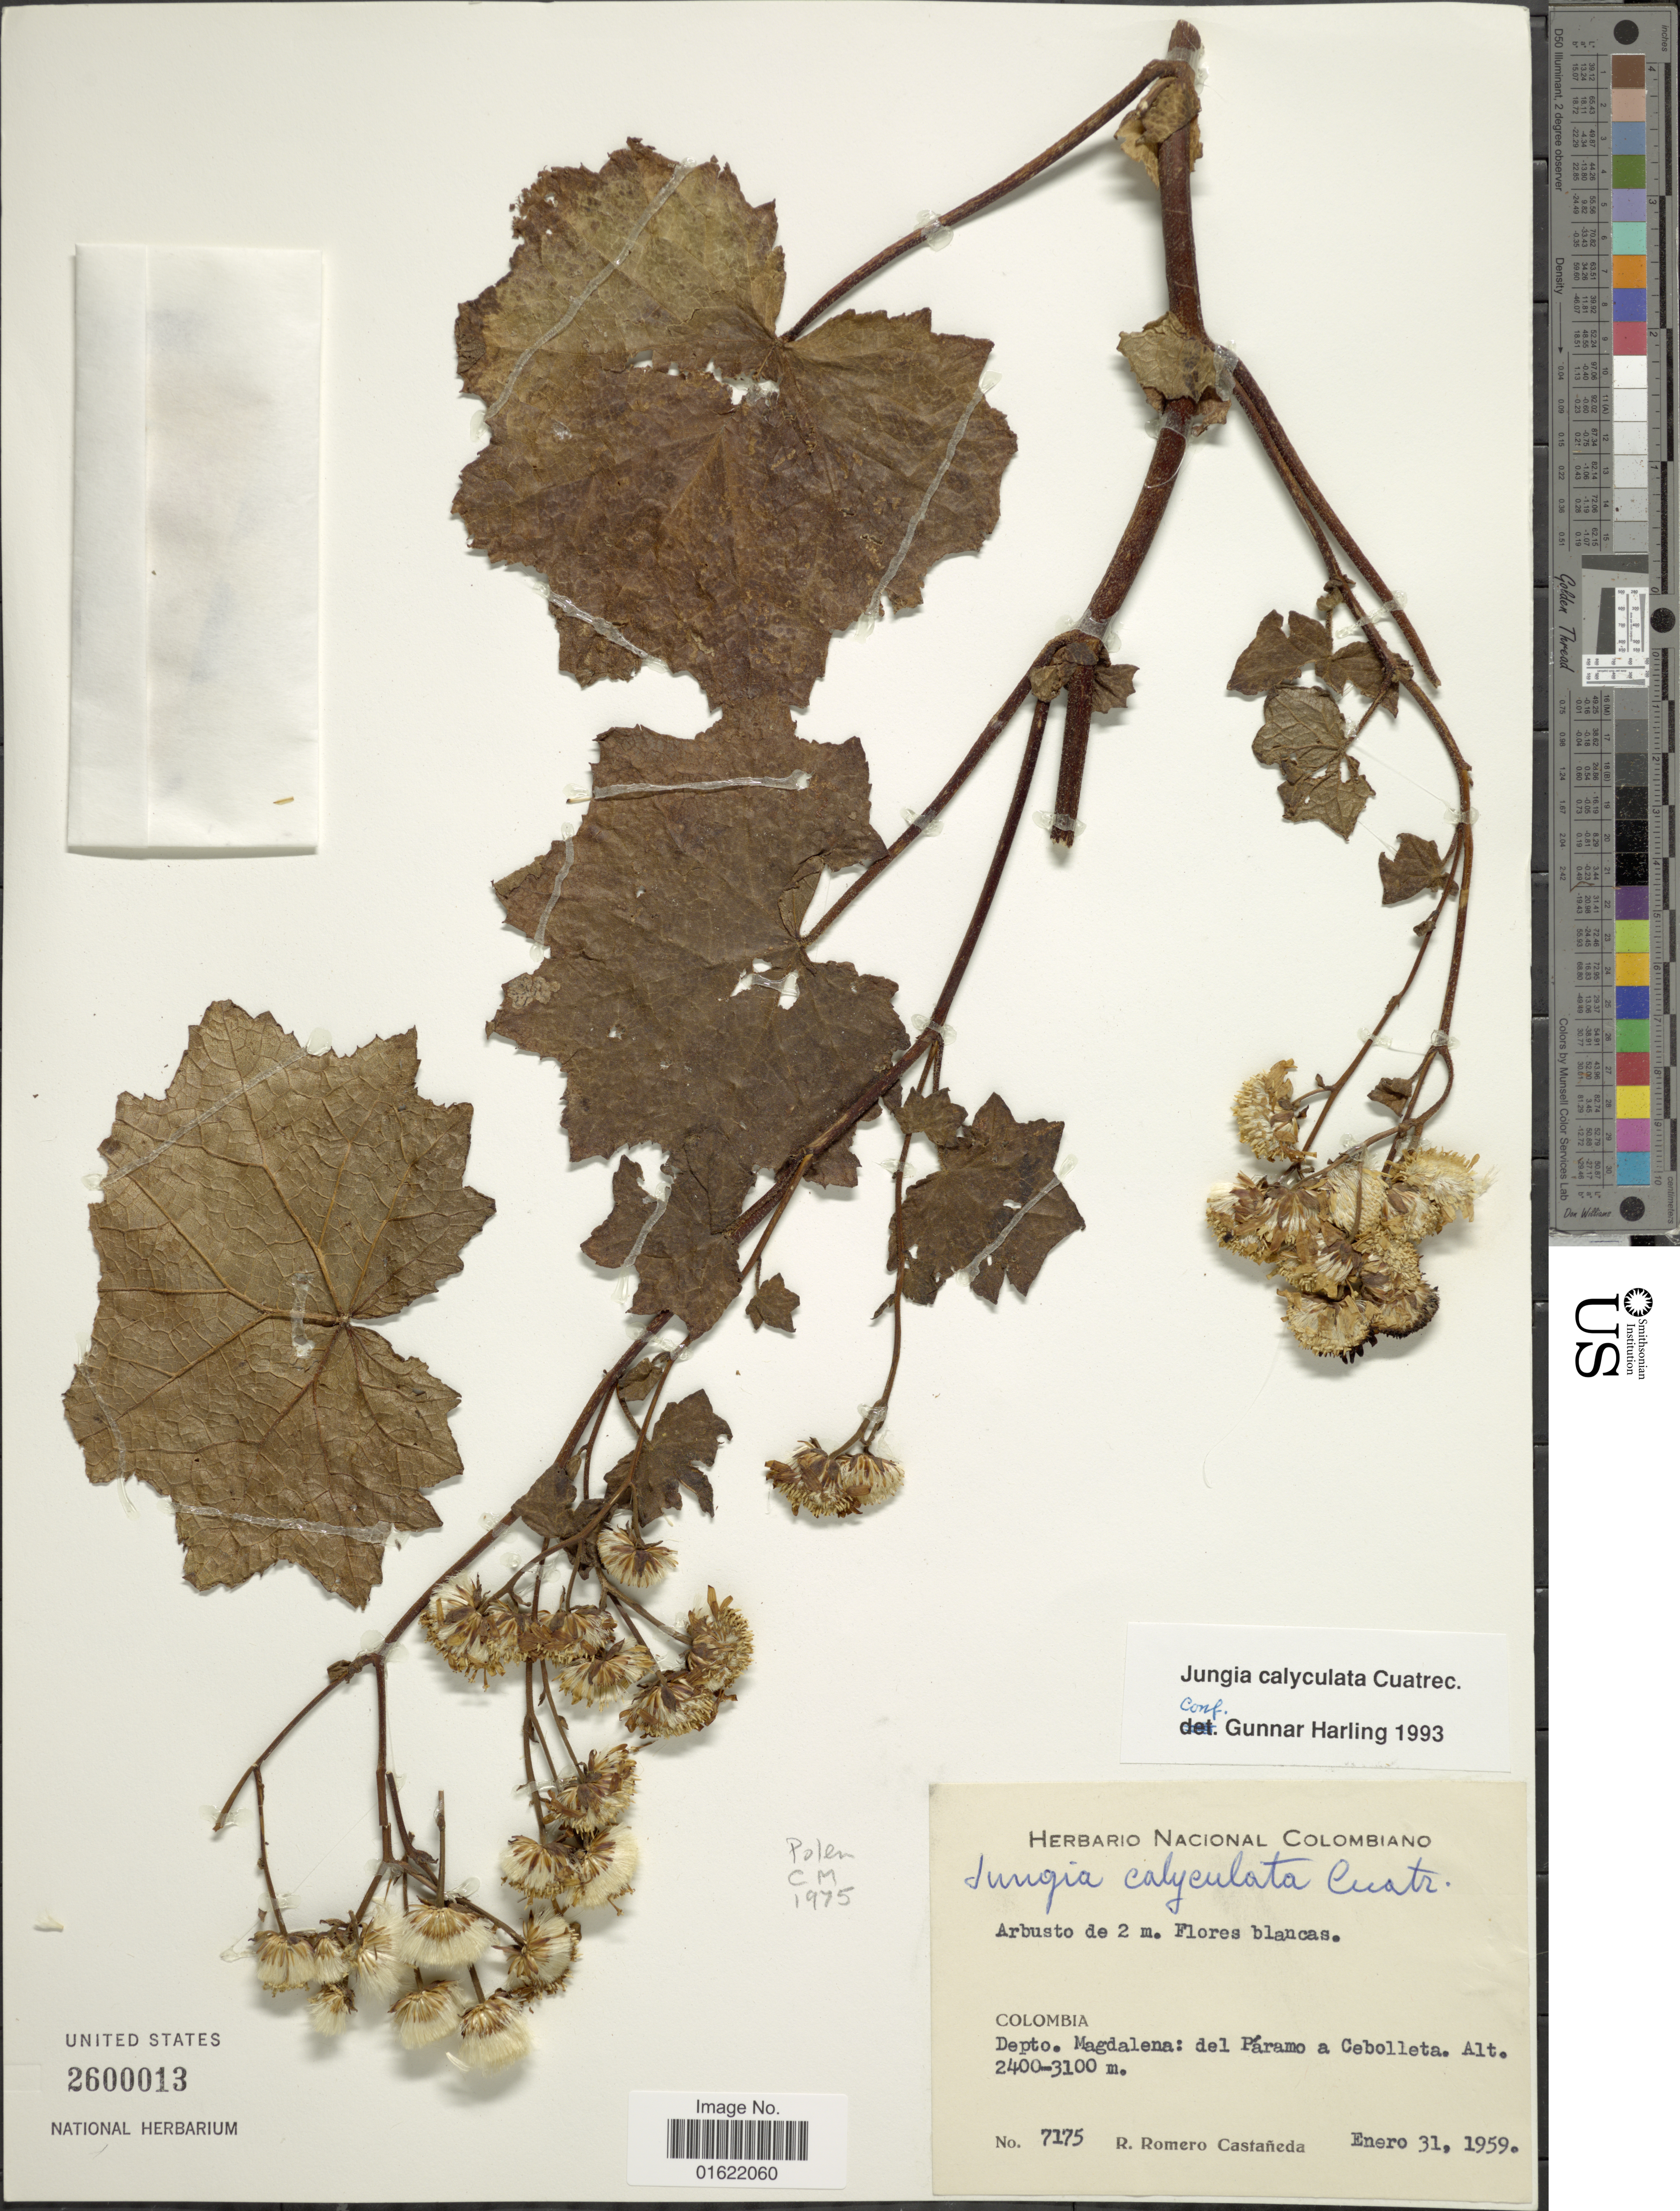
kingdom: Plantae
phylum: Tracheophyta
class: Magnoliopsida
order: Asterales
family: Asteraceae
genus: Jungia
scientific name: Jungia calyculata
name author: Cuatrec.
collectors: R. Romero Castañeda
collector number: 7175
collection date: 1959-01-31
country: Colombia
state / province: Magdalena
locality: Del Paramo a Cebolleta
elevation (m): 2400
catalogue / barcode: US 2600013